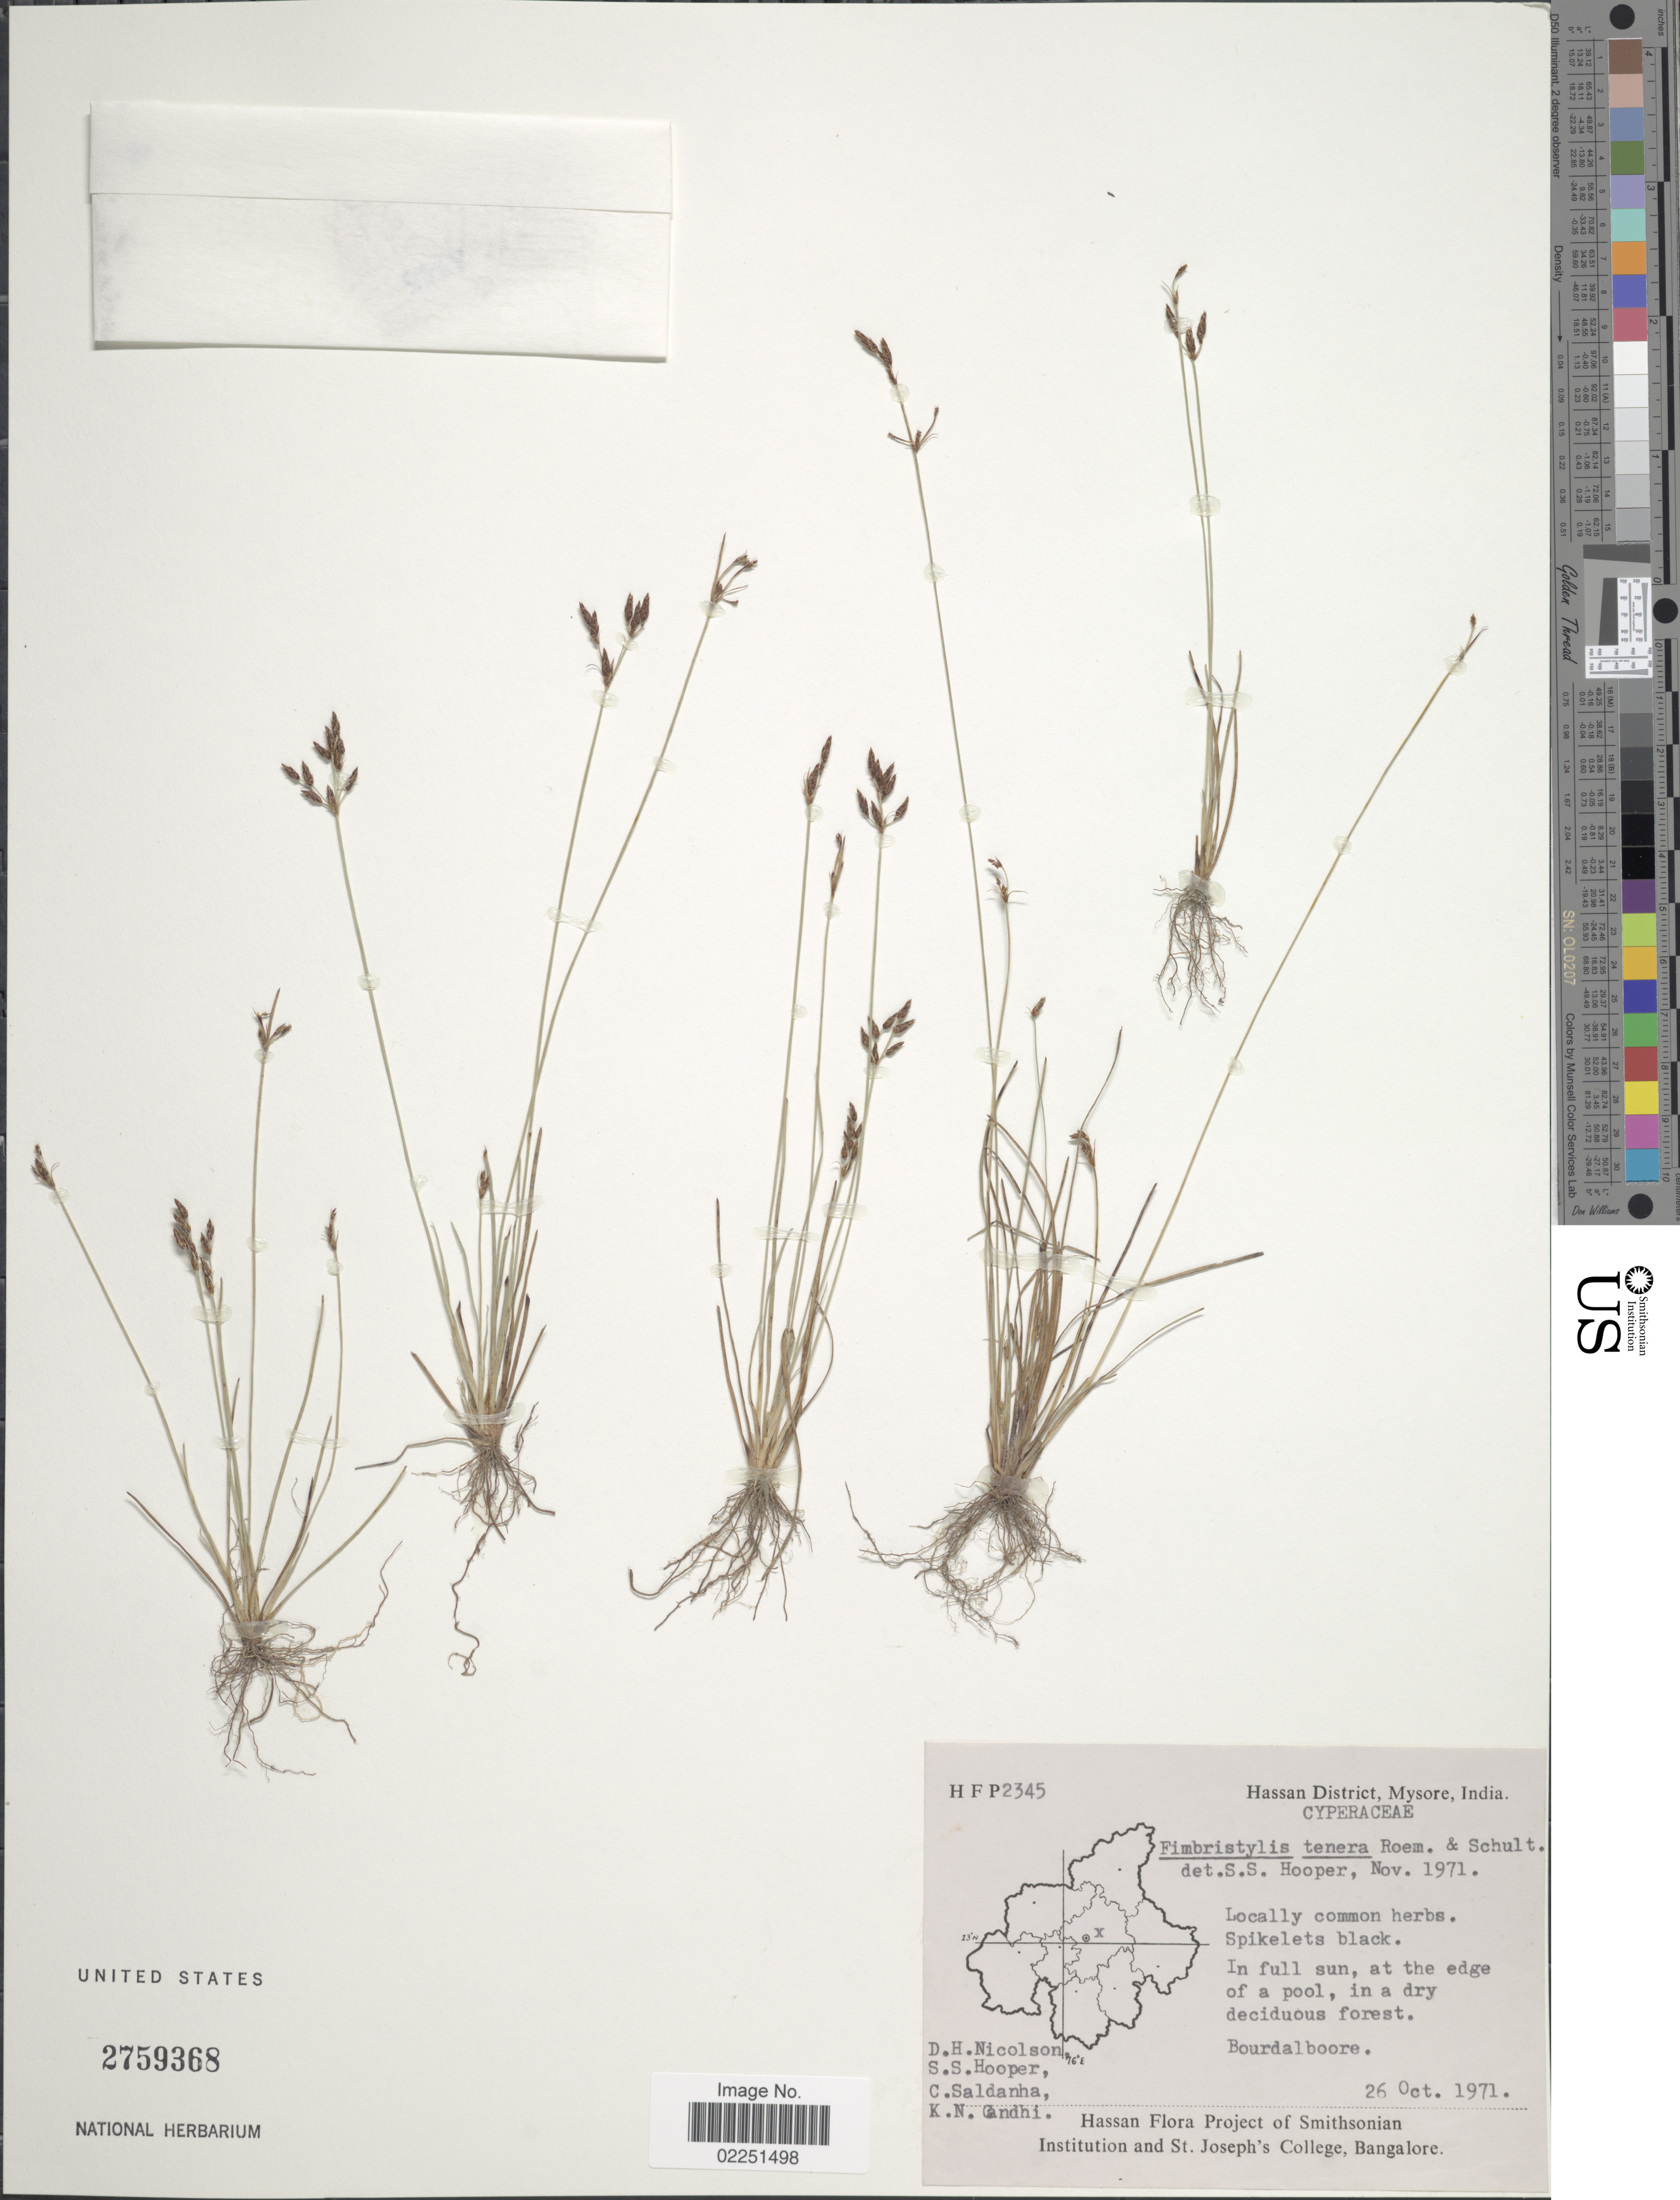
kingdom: Plantae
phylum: Tracheophyta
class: Liliopsida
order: Poales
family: Cyperaceae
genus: Fimbristylis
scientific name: Fimbristylis tenera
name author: Schult.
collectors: D. H. Nicolson, S. S. Hooper, C. Saldanha & K. N. Gandhi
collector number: HFP2345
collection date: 1971-10-26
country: India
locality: Hassan District, Mysore. Bourdalboore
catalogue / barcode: US 2759386